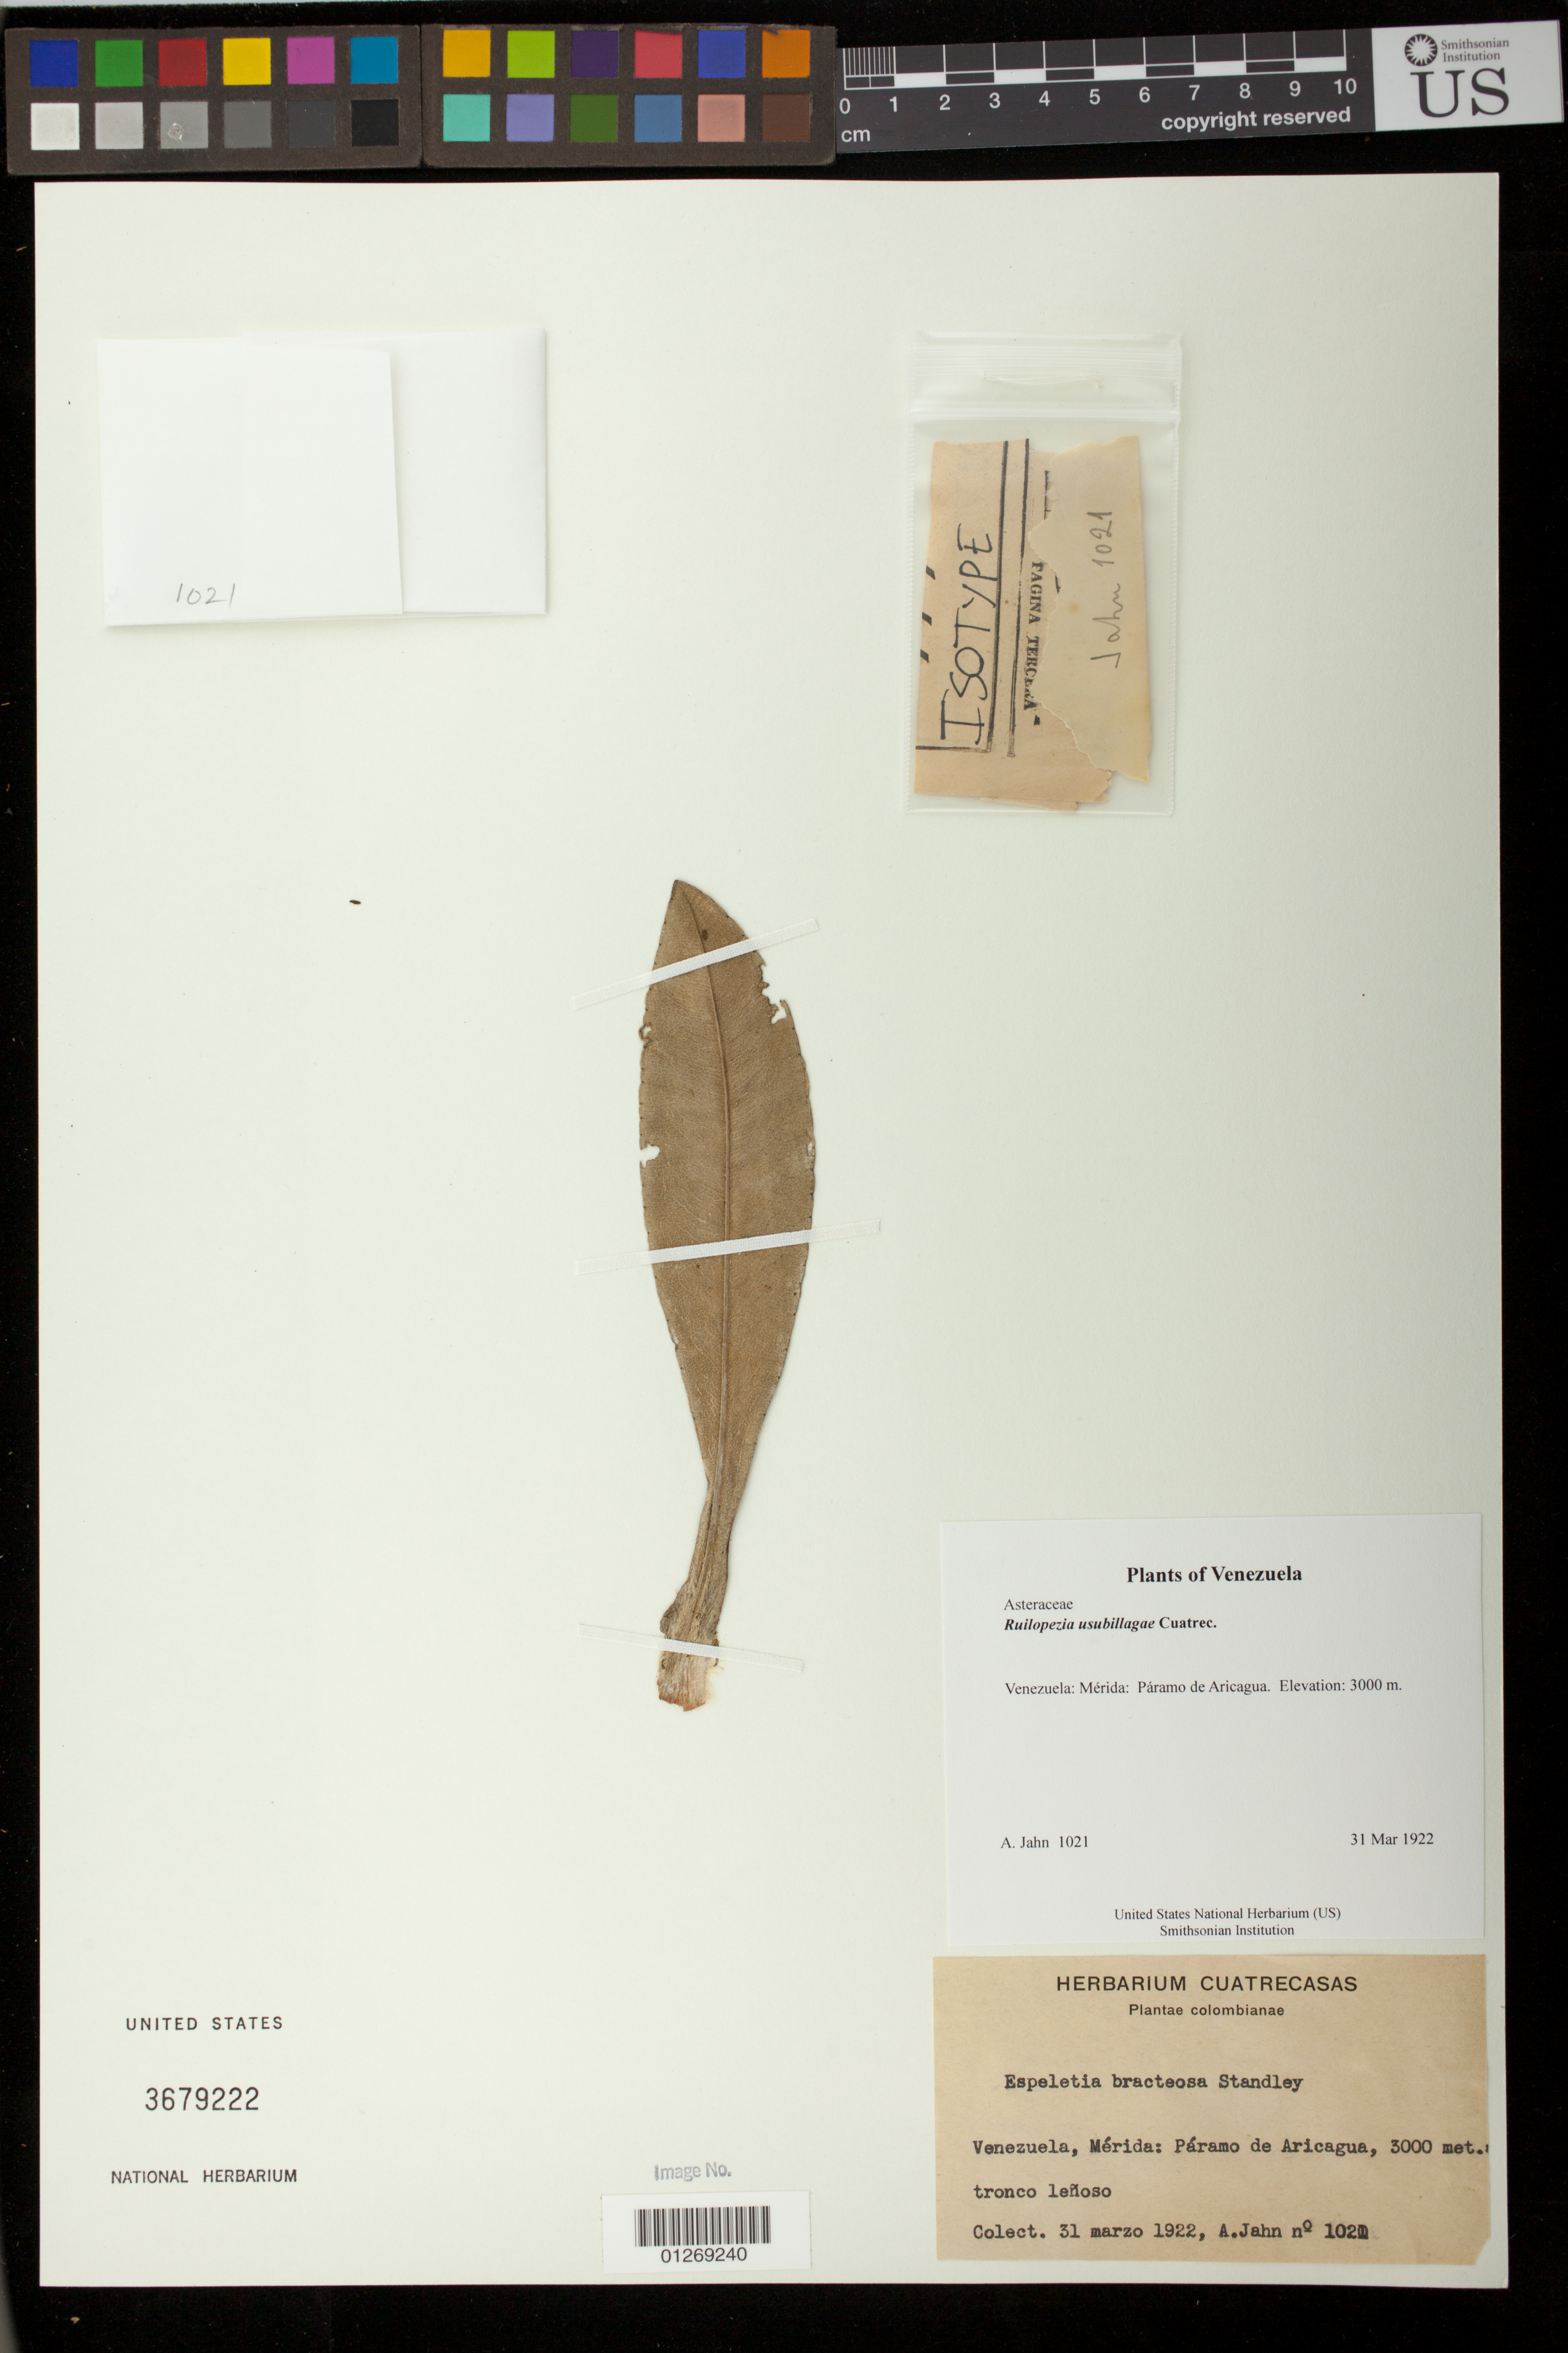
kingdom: Plantae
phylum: Tracheophyta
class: Magnoliopsida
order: Asterales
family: Asteraceae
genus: Ruilopezia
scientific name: Ruilopezia usubillagae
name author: Cuatrec.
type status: Isotype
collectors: A. Jahn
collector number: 1021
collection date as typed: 31 Mar 1922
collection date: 1922-03-31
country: Venezuela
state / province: Mérida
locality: Páramo de Aricagua.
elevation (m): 3000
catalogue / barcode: US 3679222